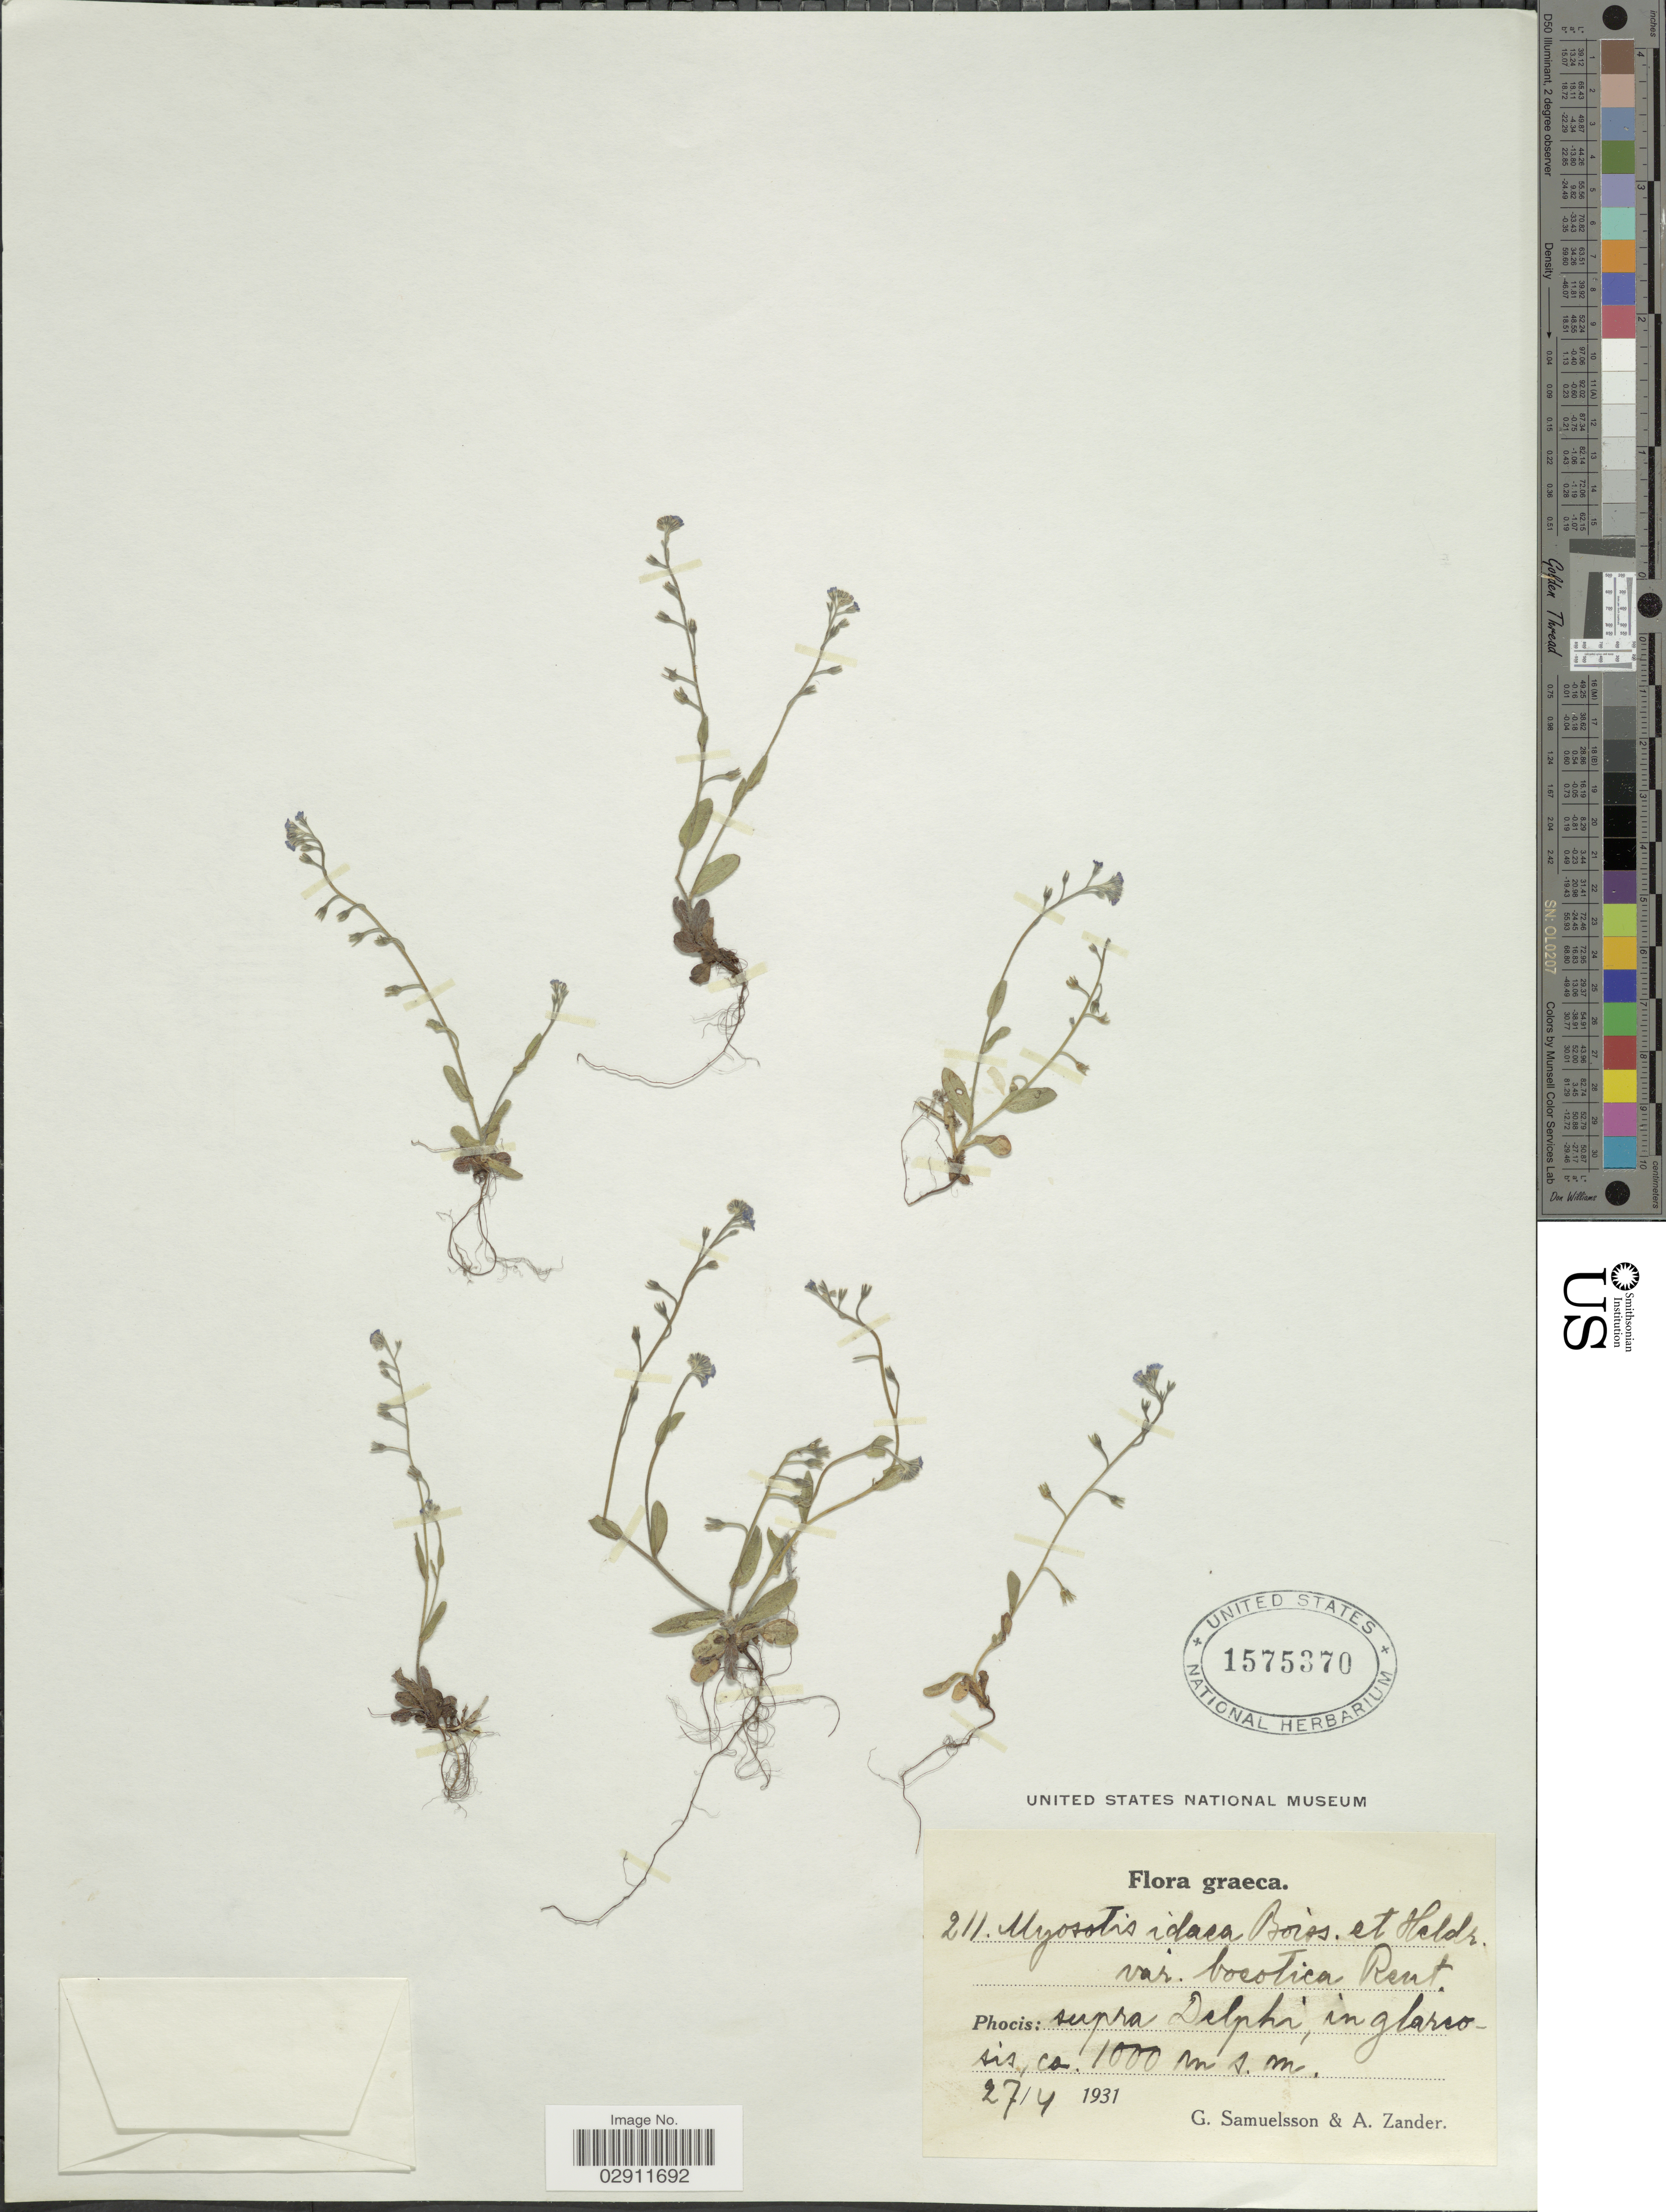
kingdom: Plantae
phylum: Tracheophyta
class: Magnoliopsida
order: Boraginales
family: Boraginaceae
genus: Myosotis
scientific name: Myosotis idaea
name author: Boiss. & Heldr.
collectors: G. Samuelsson & A. Zander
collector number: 211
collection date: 1931-04-27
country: Greece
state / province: Thessaly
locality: Phocis: supra Delphi.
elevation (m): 1000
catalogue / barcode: US 1575370